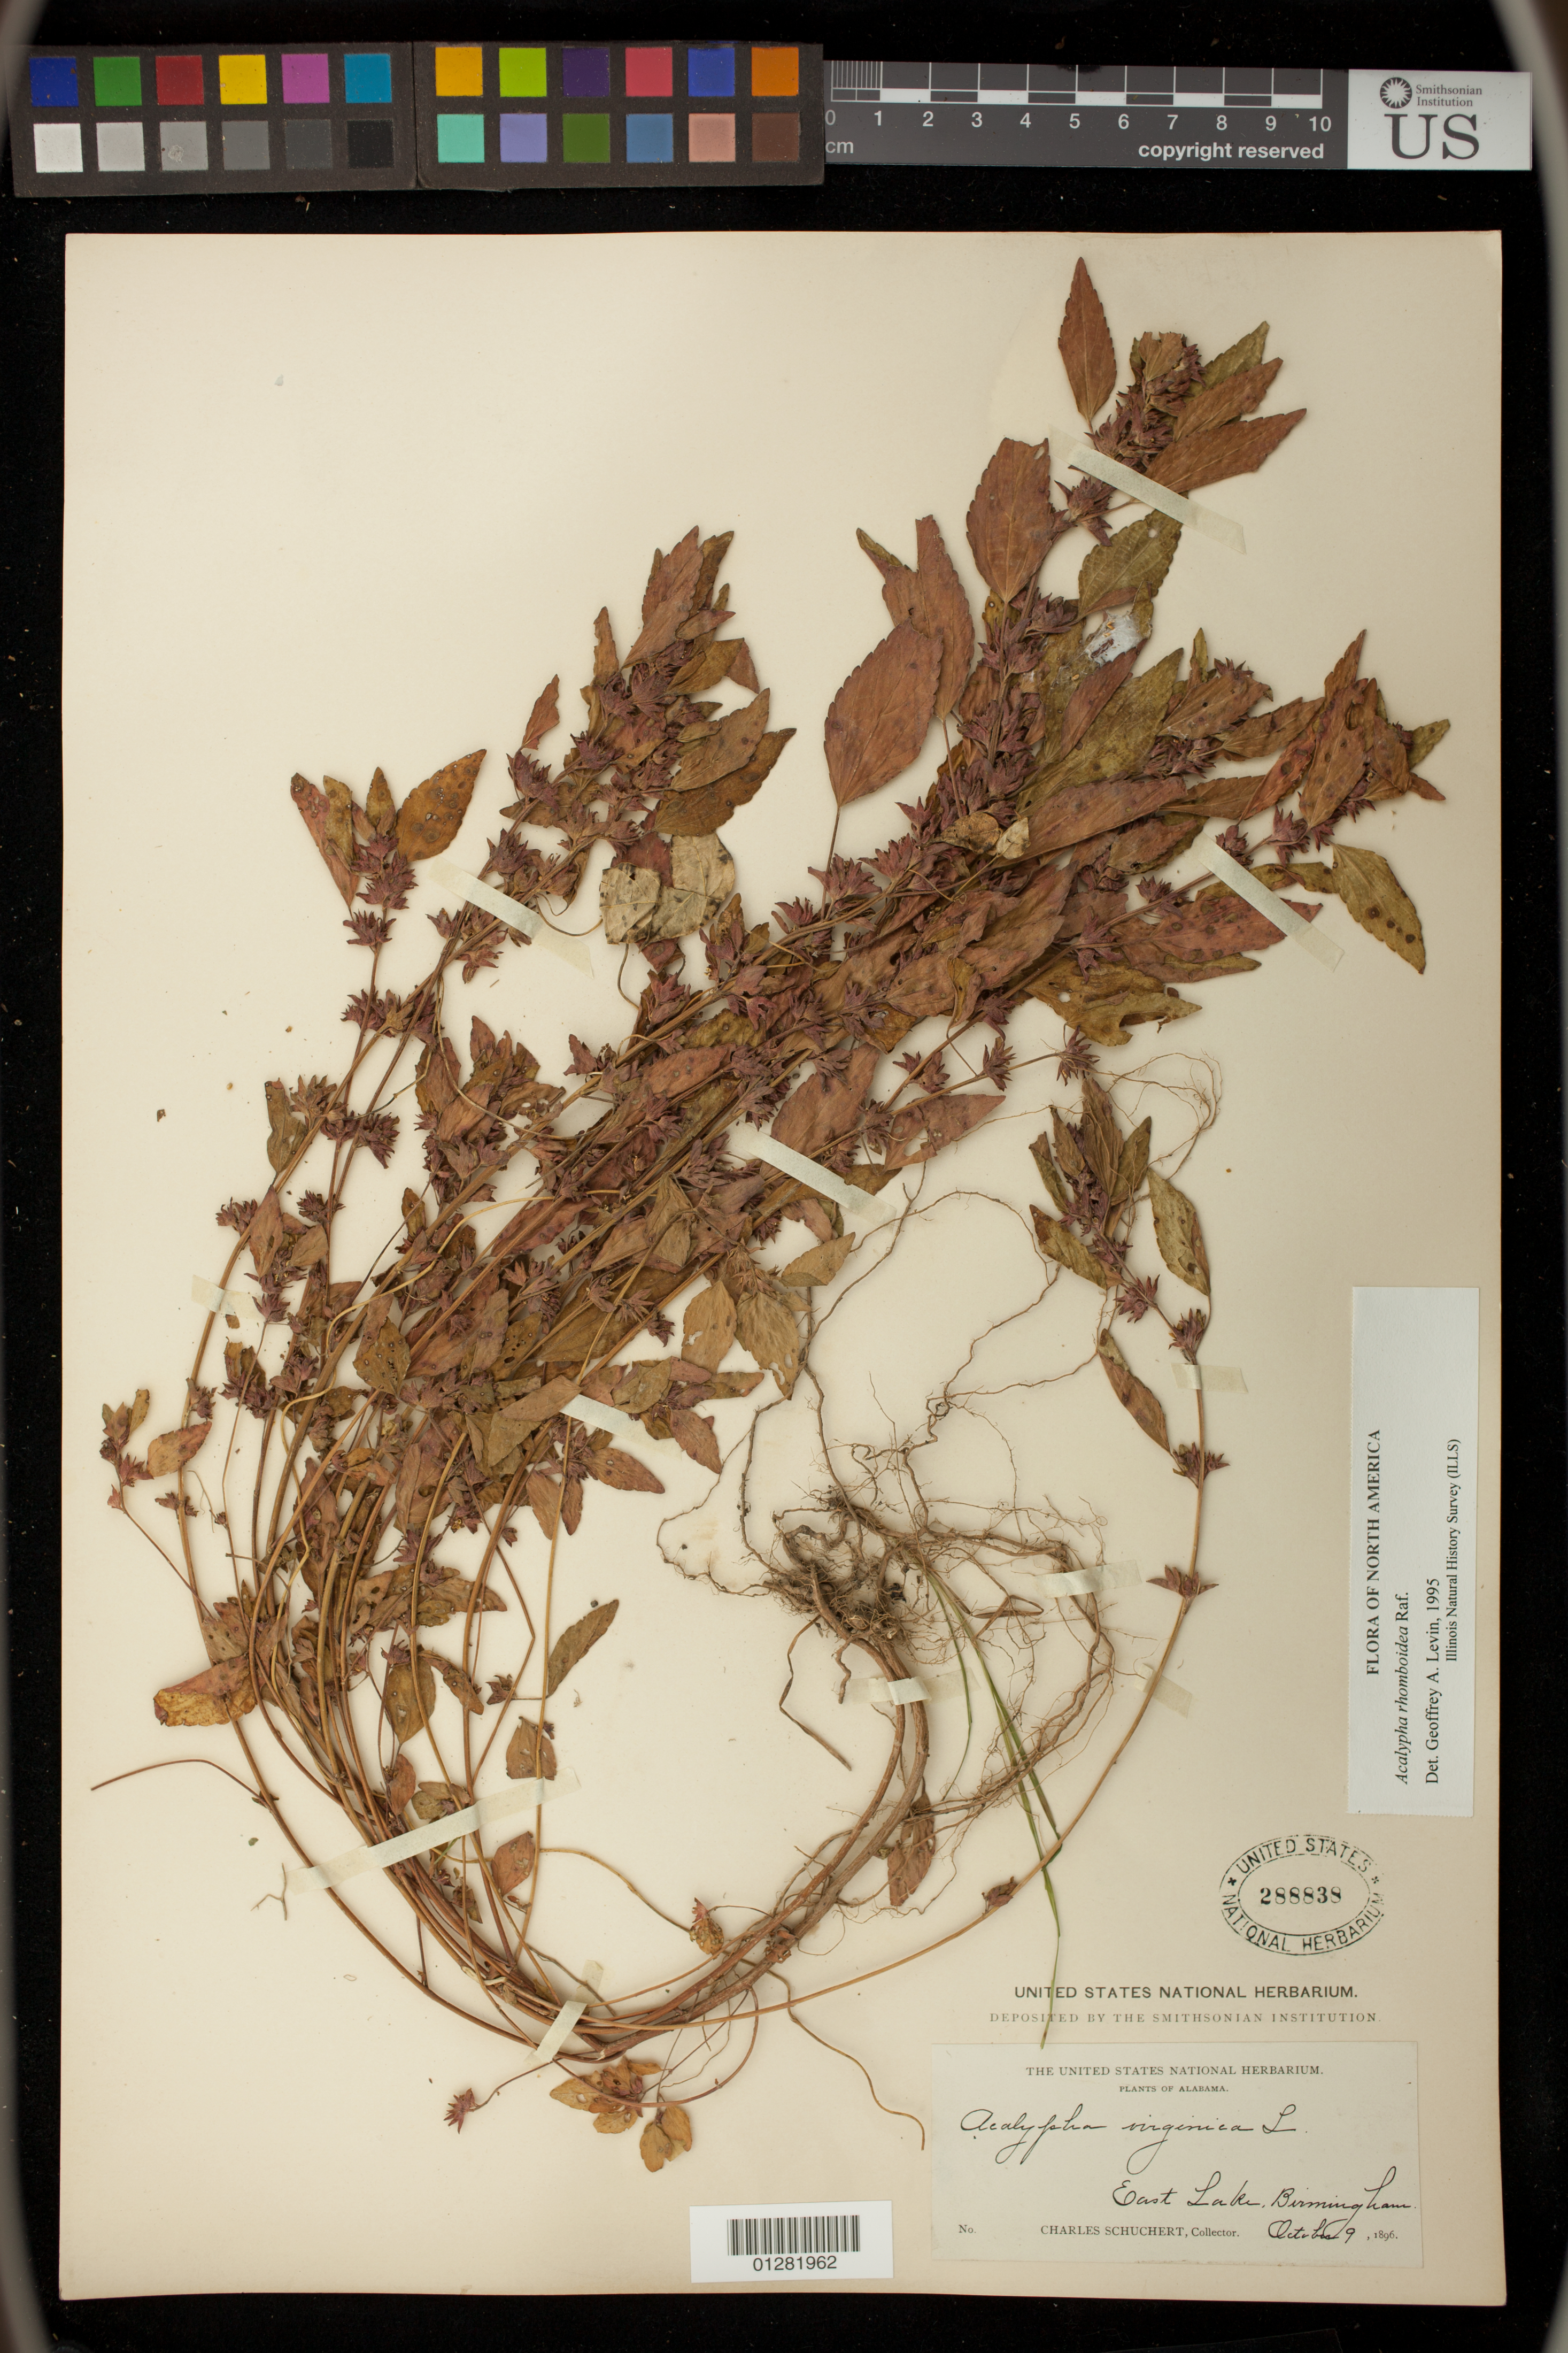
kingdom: Plantae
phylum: Tracheophyta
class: Magnoliopsida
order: Malpighiales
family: Euphorbiaceae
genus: Acalypha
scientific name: Acalypha rhomboidea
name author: Raf.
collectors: C. Schuchert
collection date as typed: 09 Oct 1896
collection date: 1896-10-09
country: United States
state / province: Alabama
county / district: Jefferson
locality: East lake, Birmingham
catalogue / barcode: US 288838